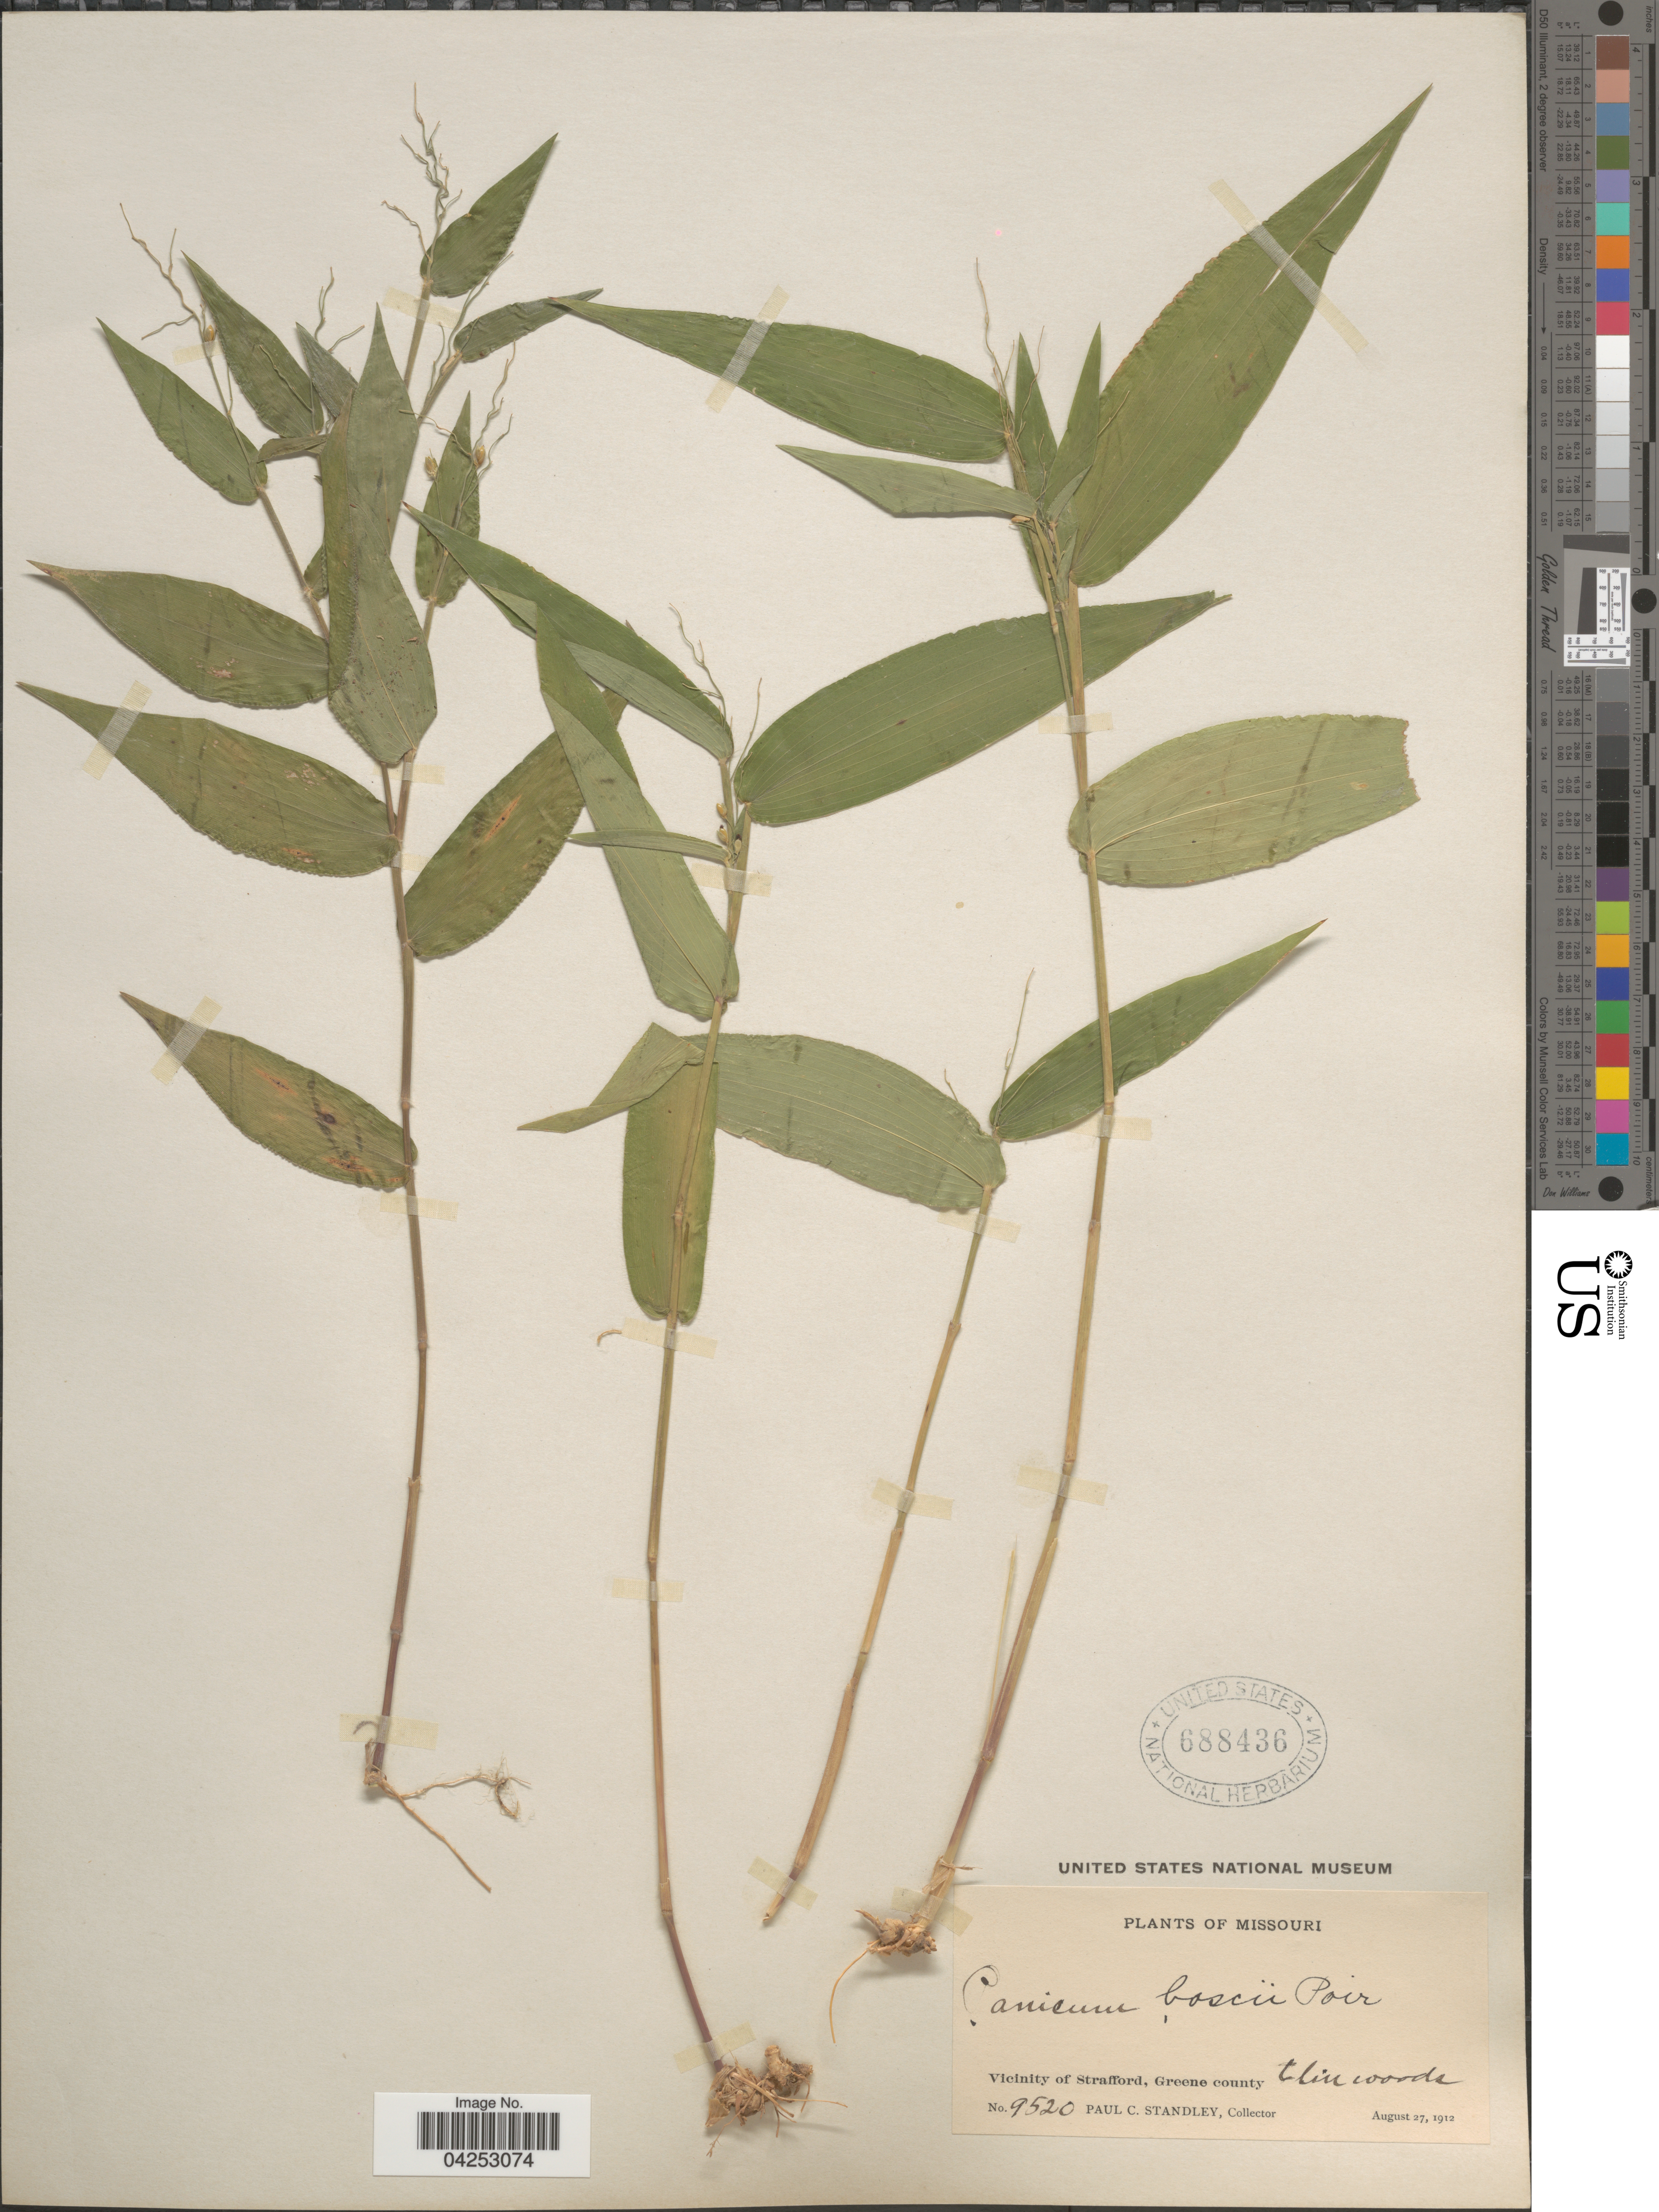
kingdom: Plantae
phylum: Tracheophyta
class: Liliopsida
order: Poales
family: Poaceae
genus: Dichanthelium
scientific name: Dichanthelium boscii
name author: (Poir.) Gould & C.A. Clark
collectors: P. C. Standley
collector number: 9520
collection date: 1912-08-27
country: United States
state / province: Missouri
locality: Vicinity of Strafford, Greene County thin woods.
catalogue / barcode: US 688436